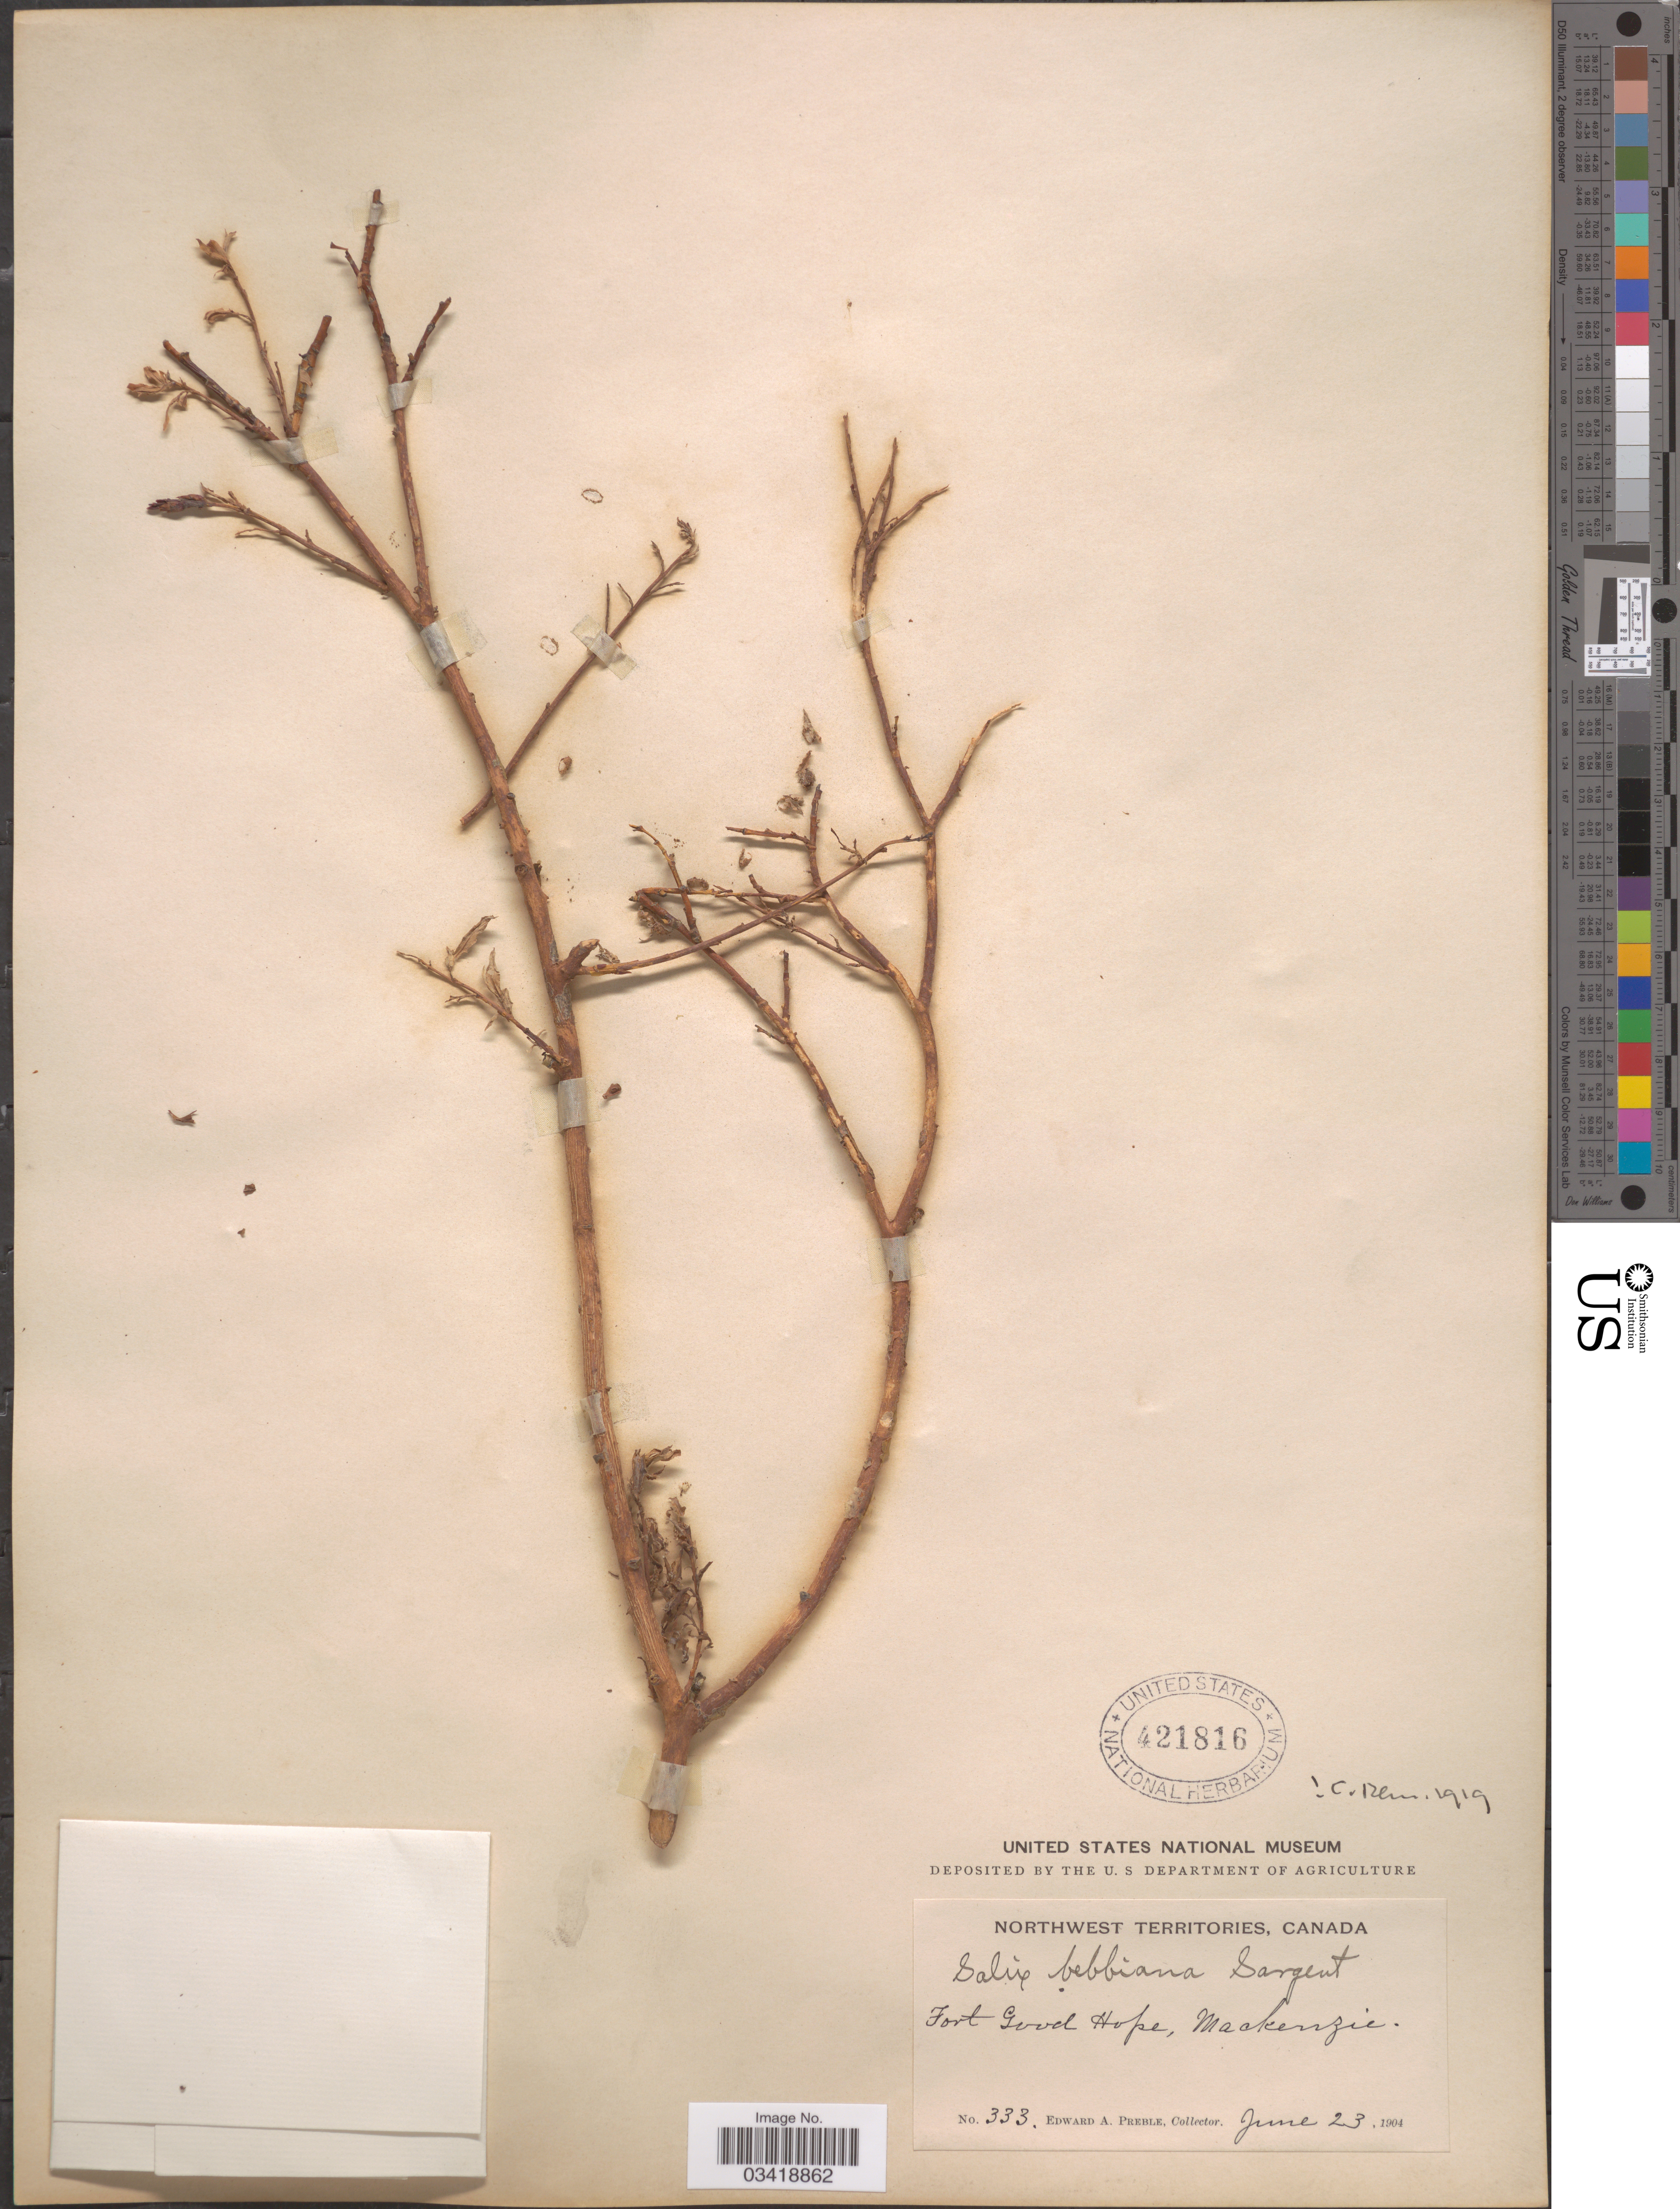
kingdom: Plantae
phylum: Tracheophyta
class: Magnoliopsida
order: Malpighiales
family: Salicaceae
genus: Salix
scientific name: Salix bebbiana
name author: Sarg.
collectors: E. Preble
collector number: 333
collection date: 1904-06-23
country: Canada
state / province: Northwest Territories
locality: Fort Good Hope, Mackenzie.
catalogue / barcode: US 421816